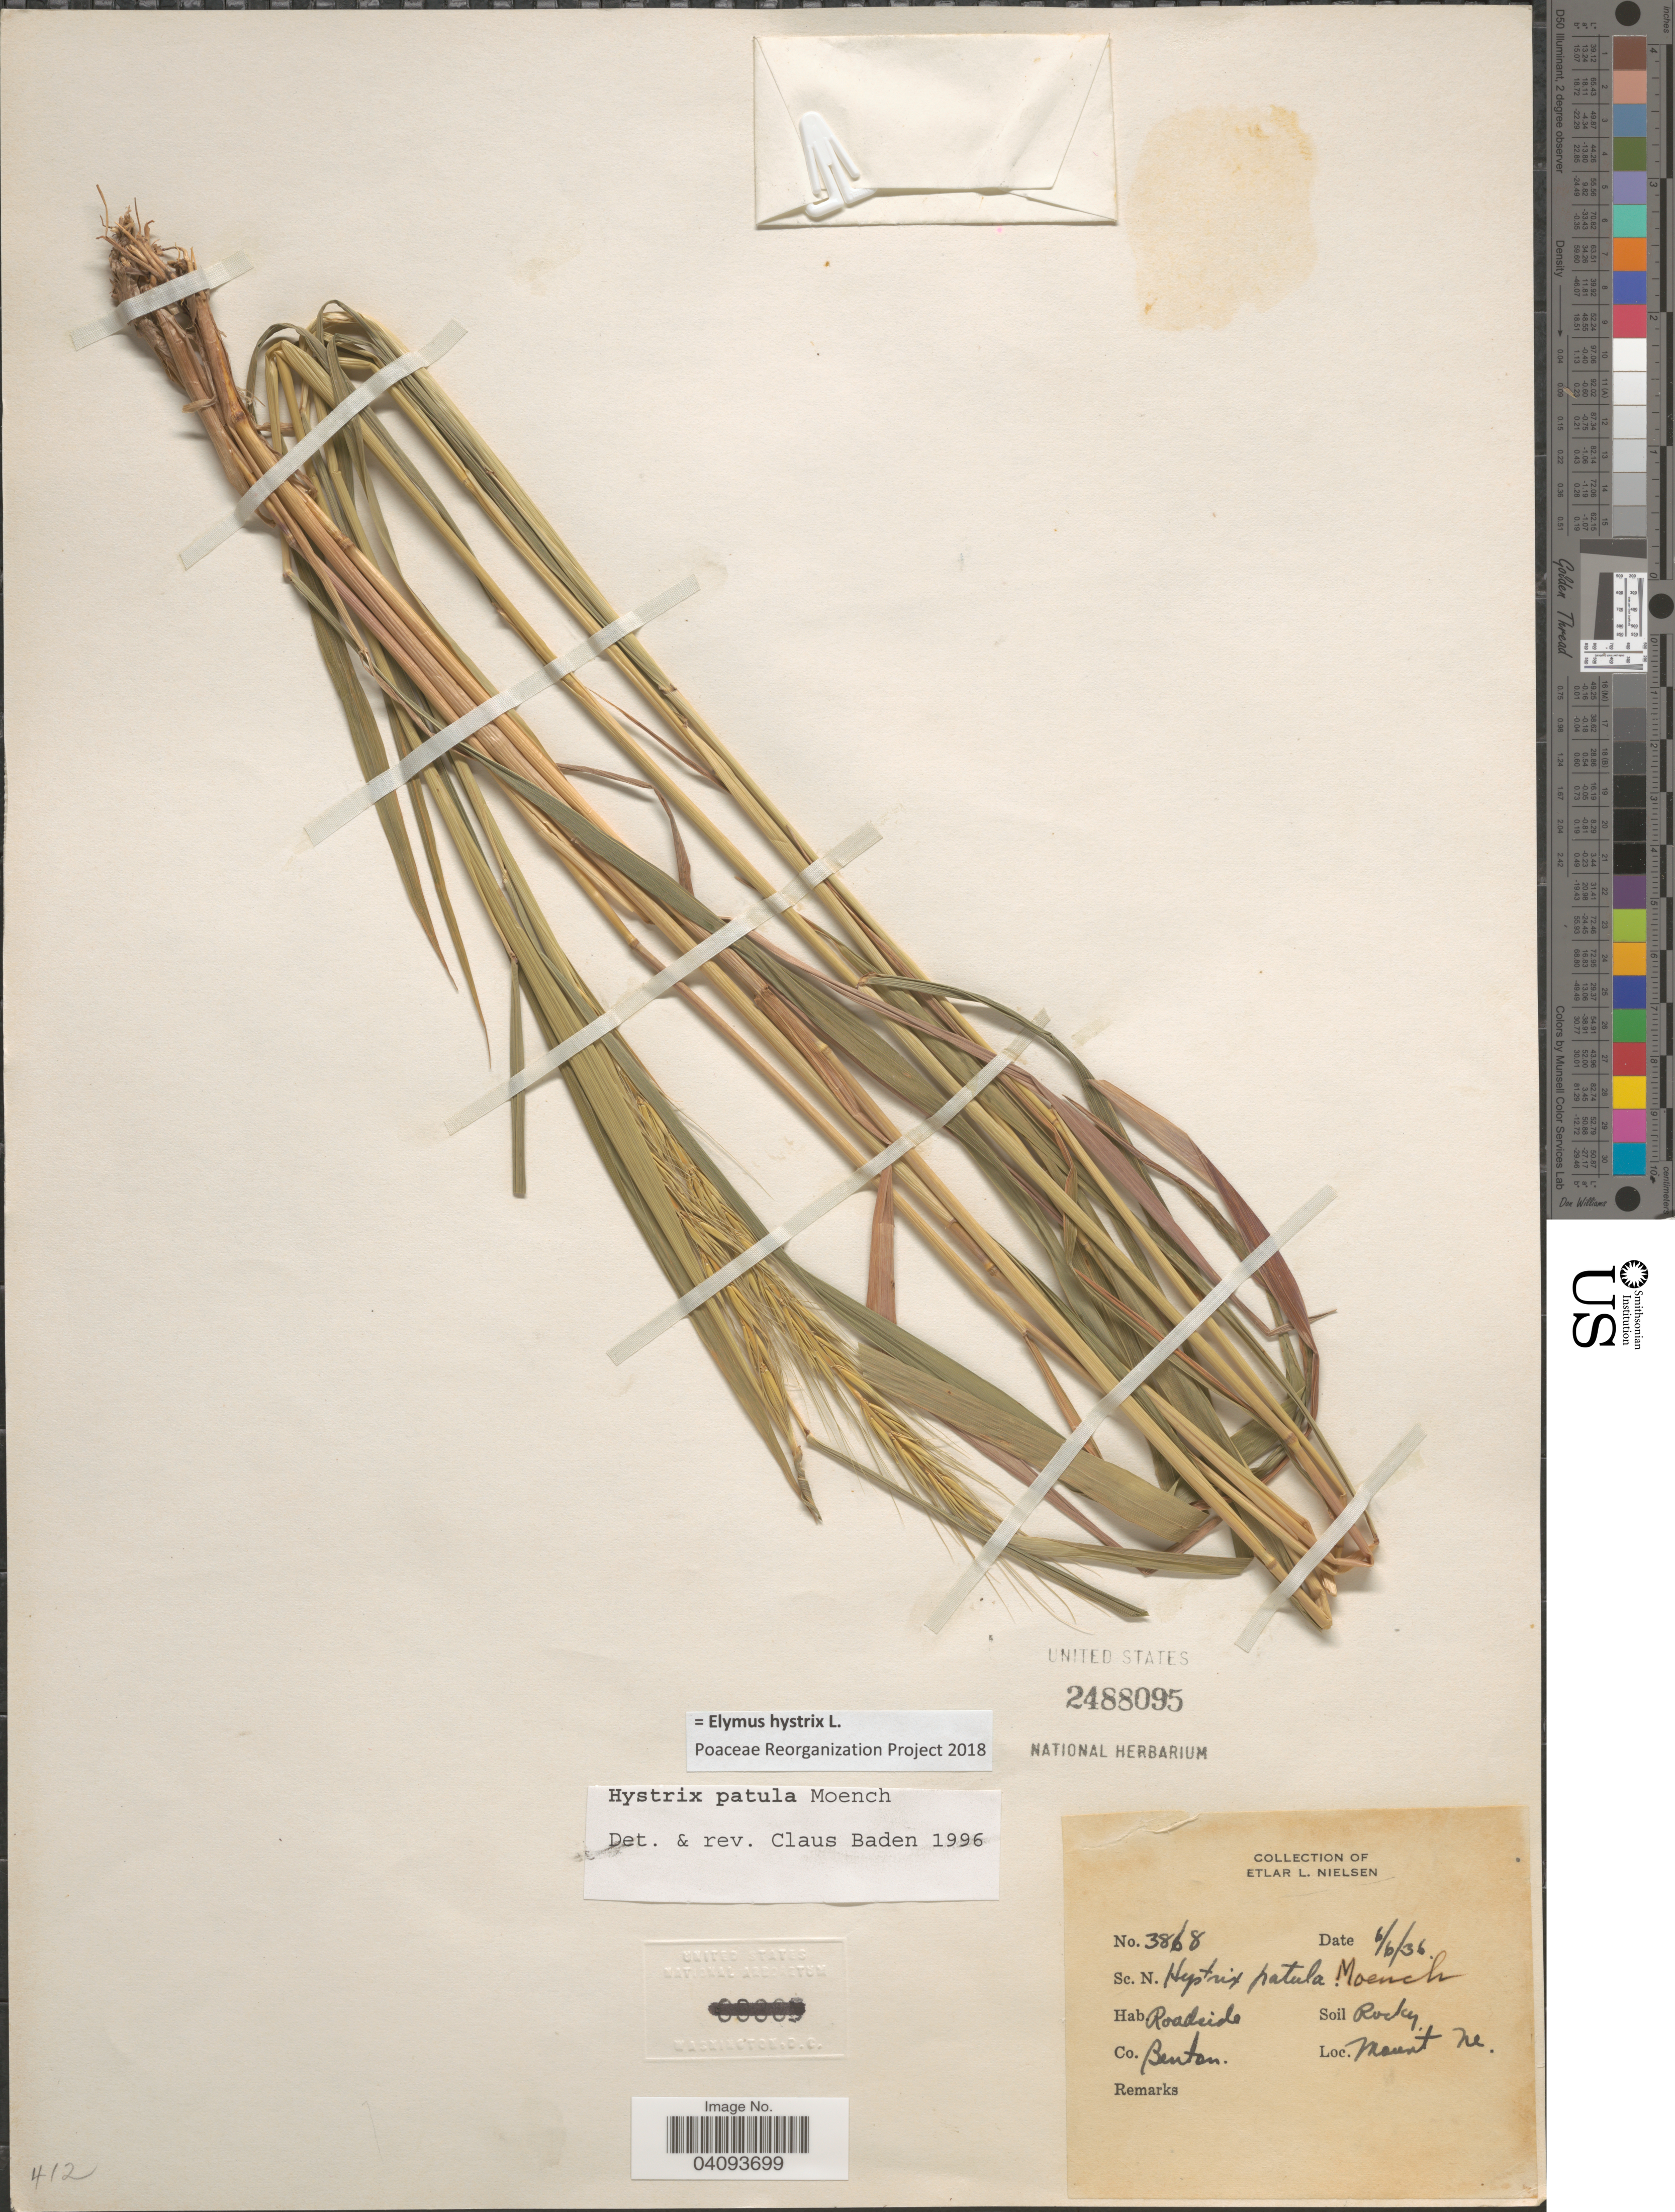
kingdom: Plantae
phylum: Tracheophyta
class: Liliopsida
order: Poales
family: Poaceae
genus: Elymus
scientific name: Elymus hystrix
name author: L.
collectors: E. L. Nielsen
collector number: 3868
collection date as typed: Transcribed d/m/y: 6/6/36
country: United States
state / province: Maine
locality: Co. Benton. Mount Ne.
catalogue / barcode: US 2488095